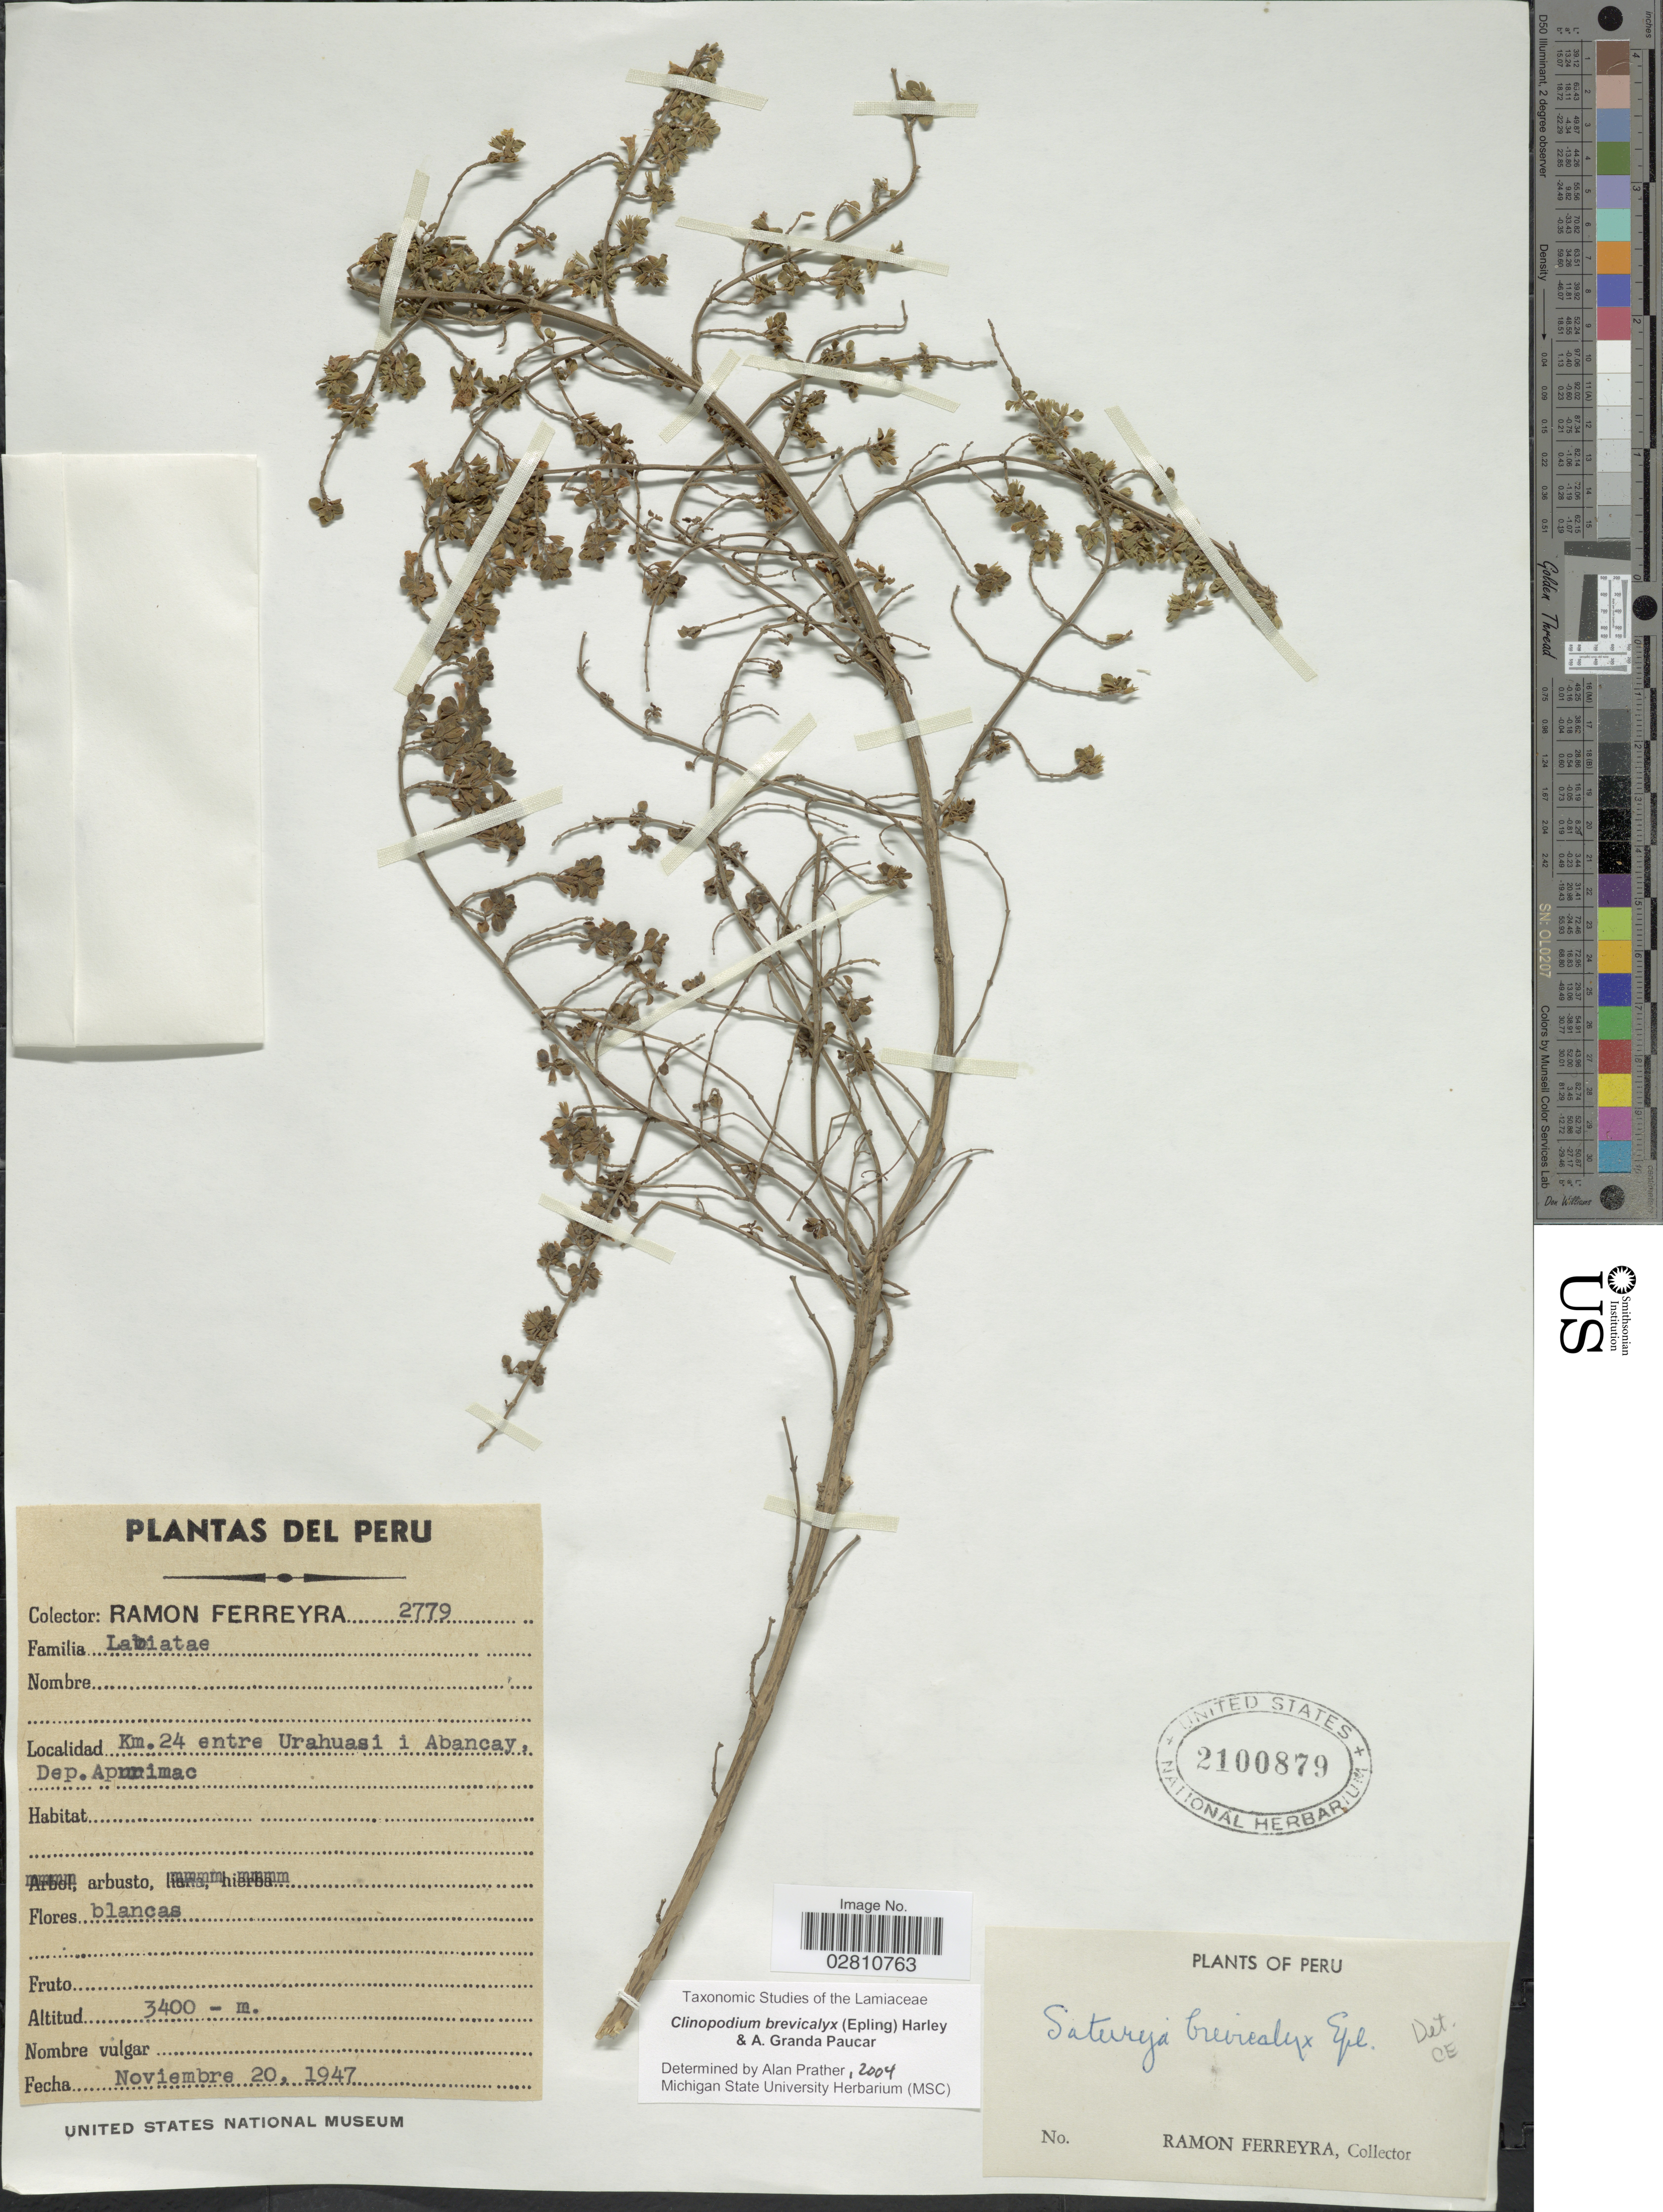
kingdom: Plantae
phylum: Tracheophyta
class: Magnoliopsida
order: Lamiales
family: Lamiaceae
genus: Clinopodium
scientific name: Clinopodium brevicalyx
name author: (Epling) Harley & A. Granda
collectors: R. A. Ferreyra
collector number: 2779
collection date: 1947-11-20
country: Peru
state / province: Apurímac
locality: Km. 24 entre Urahuasi i Abancay, Dep. Apurimac.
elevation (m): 3400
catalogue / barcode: US 2100879